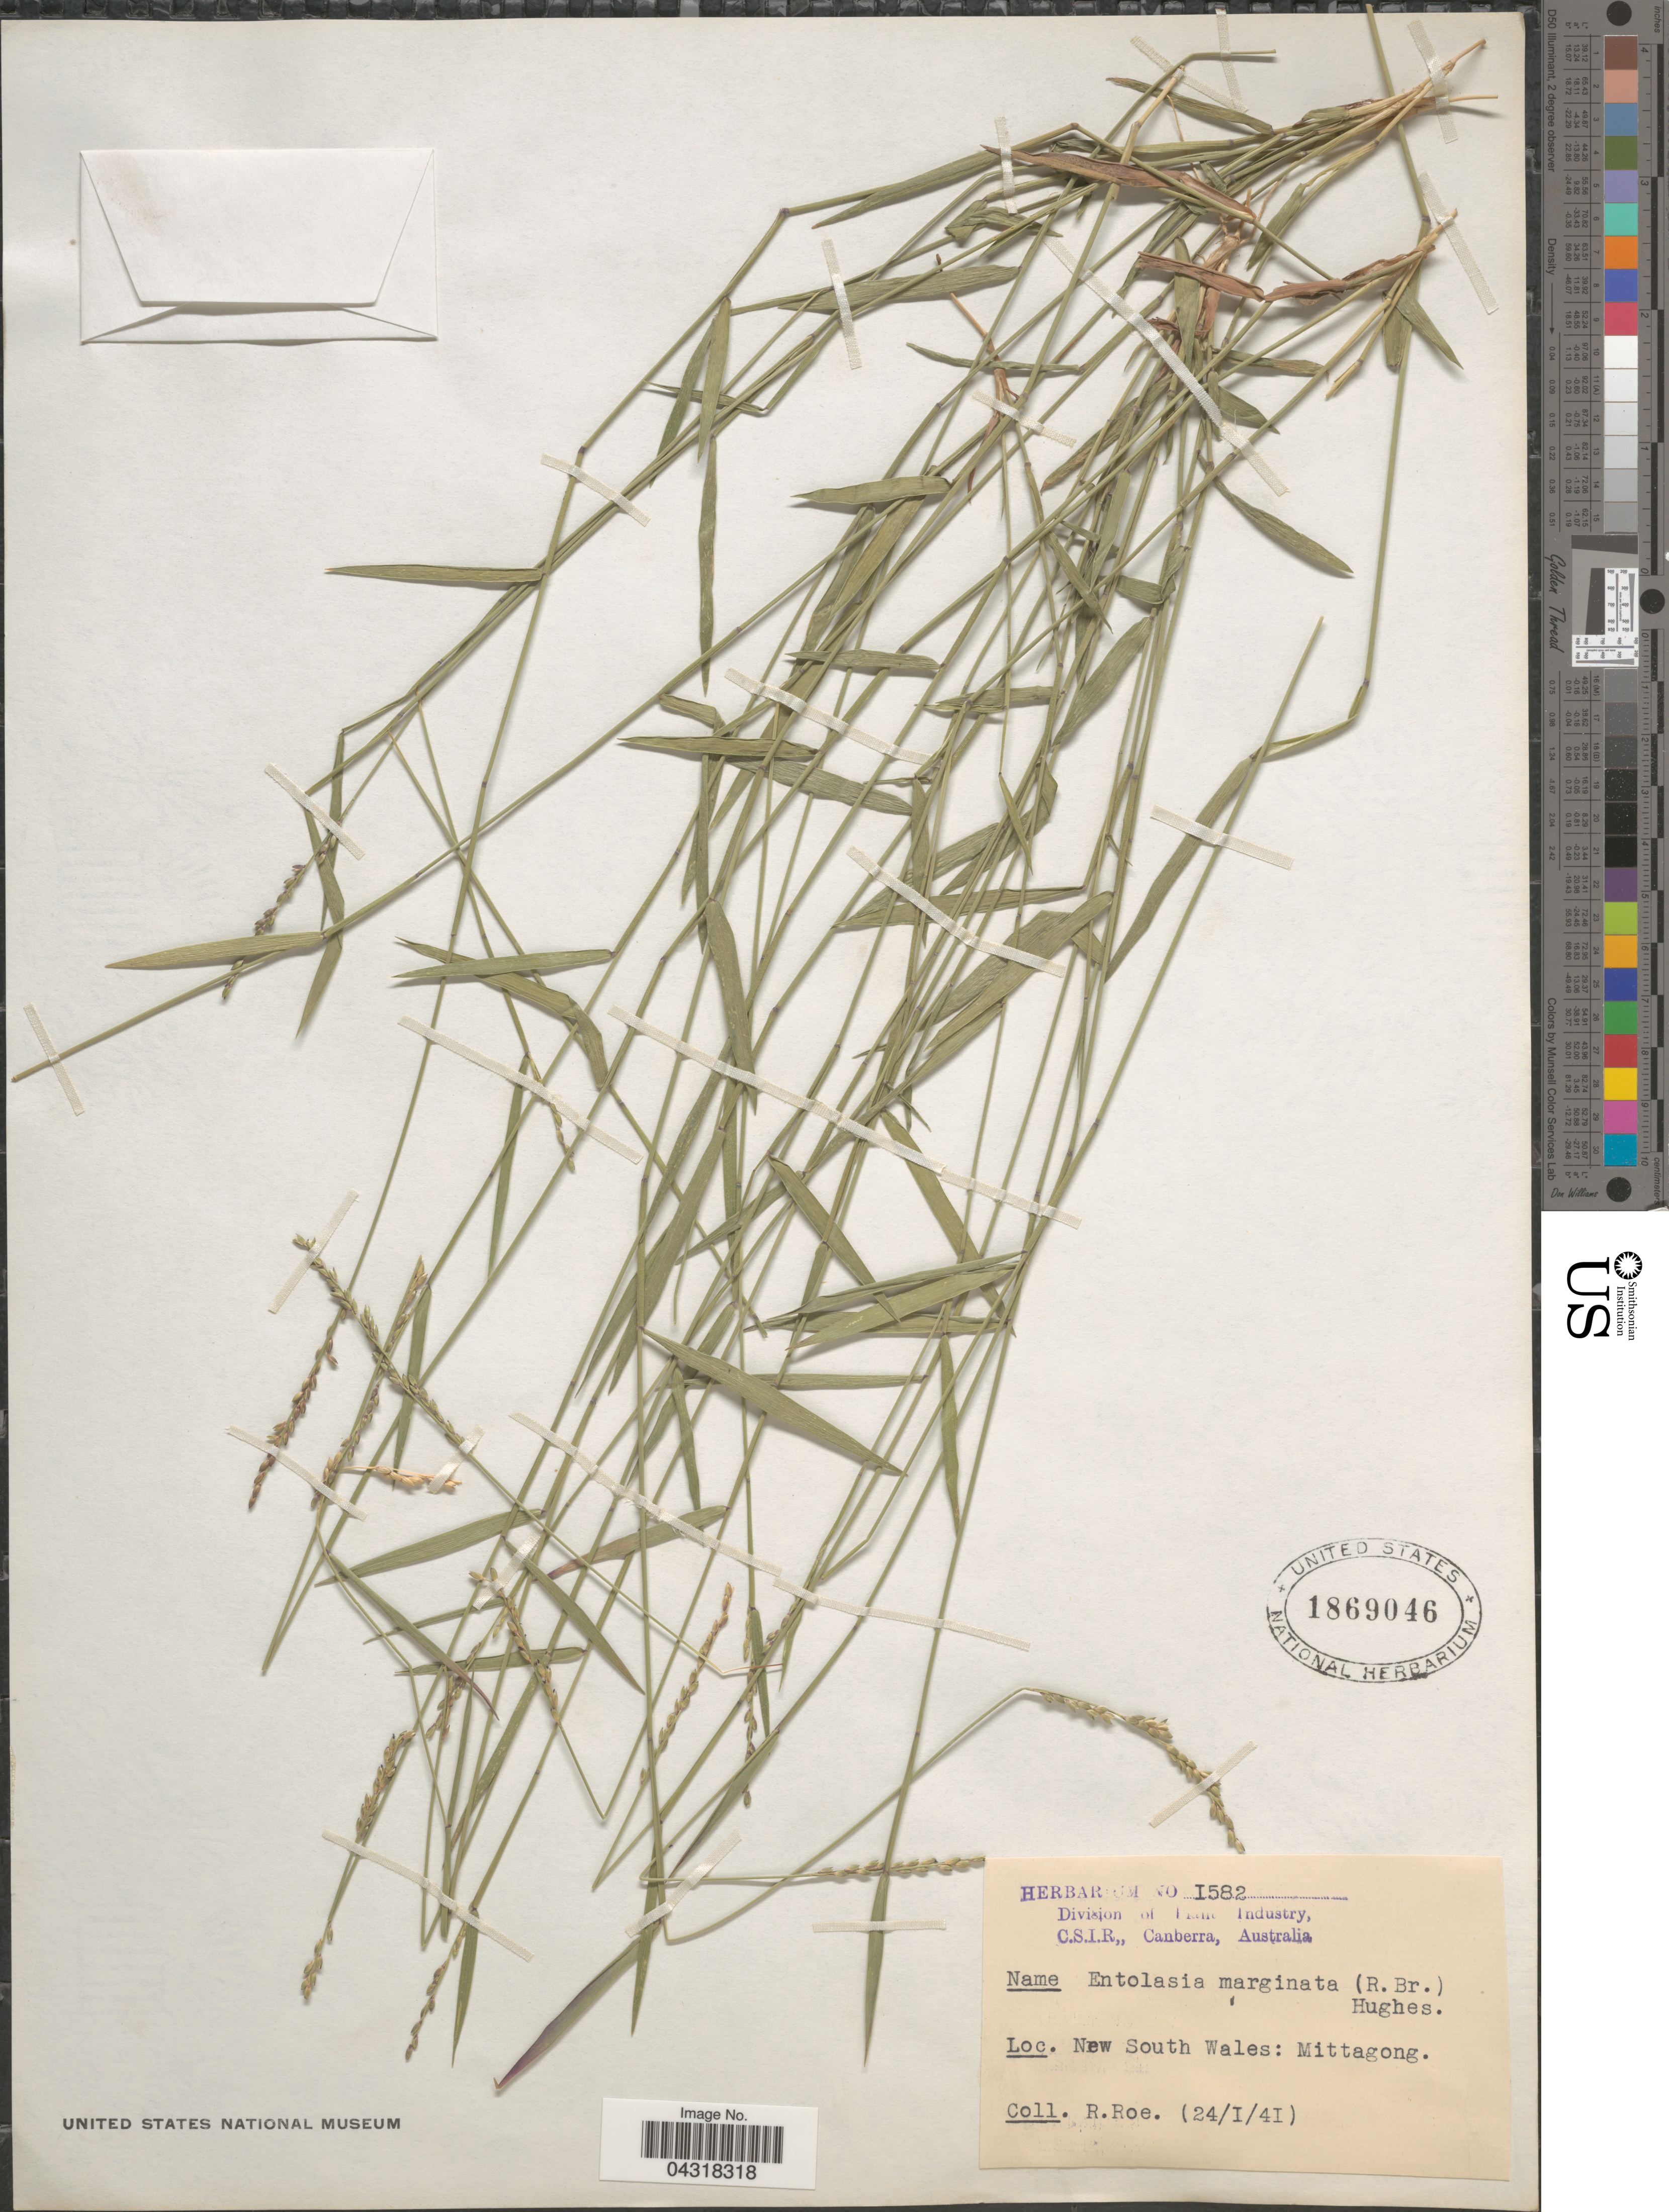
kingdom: Plantae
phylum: Tracheophyta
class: Liliopsida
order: Poales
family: Poaceae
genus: Entolasia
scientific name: Entolasia marginata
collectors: R. Roe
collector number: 1582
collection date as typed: Transcribed d/m/y: 24/1/41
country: Australia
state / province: New South Wales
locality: Mittagong.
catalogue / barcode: US 1869046